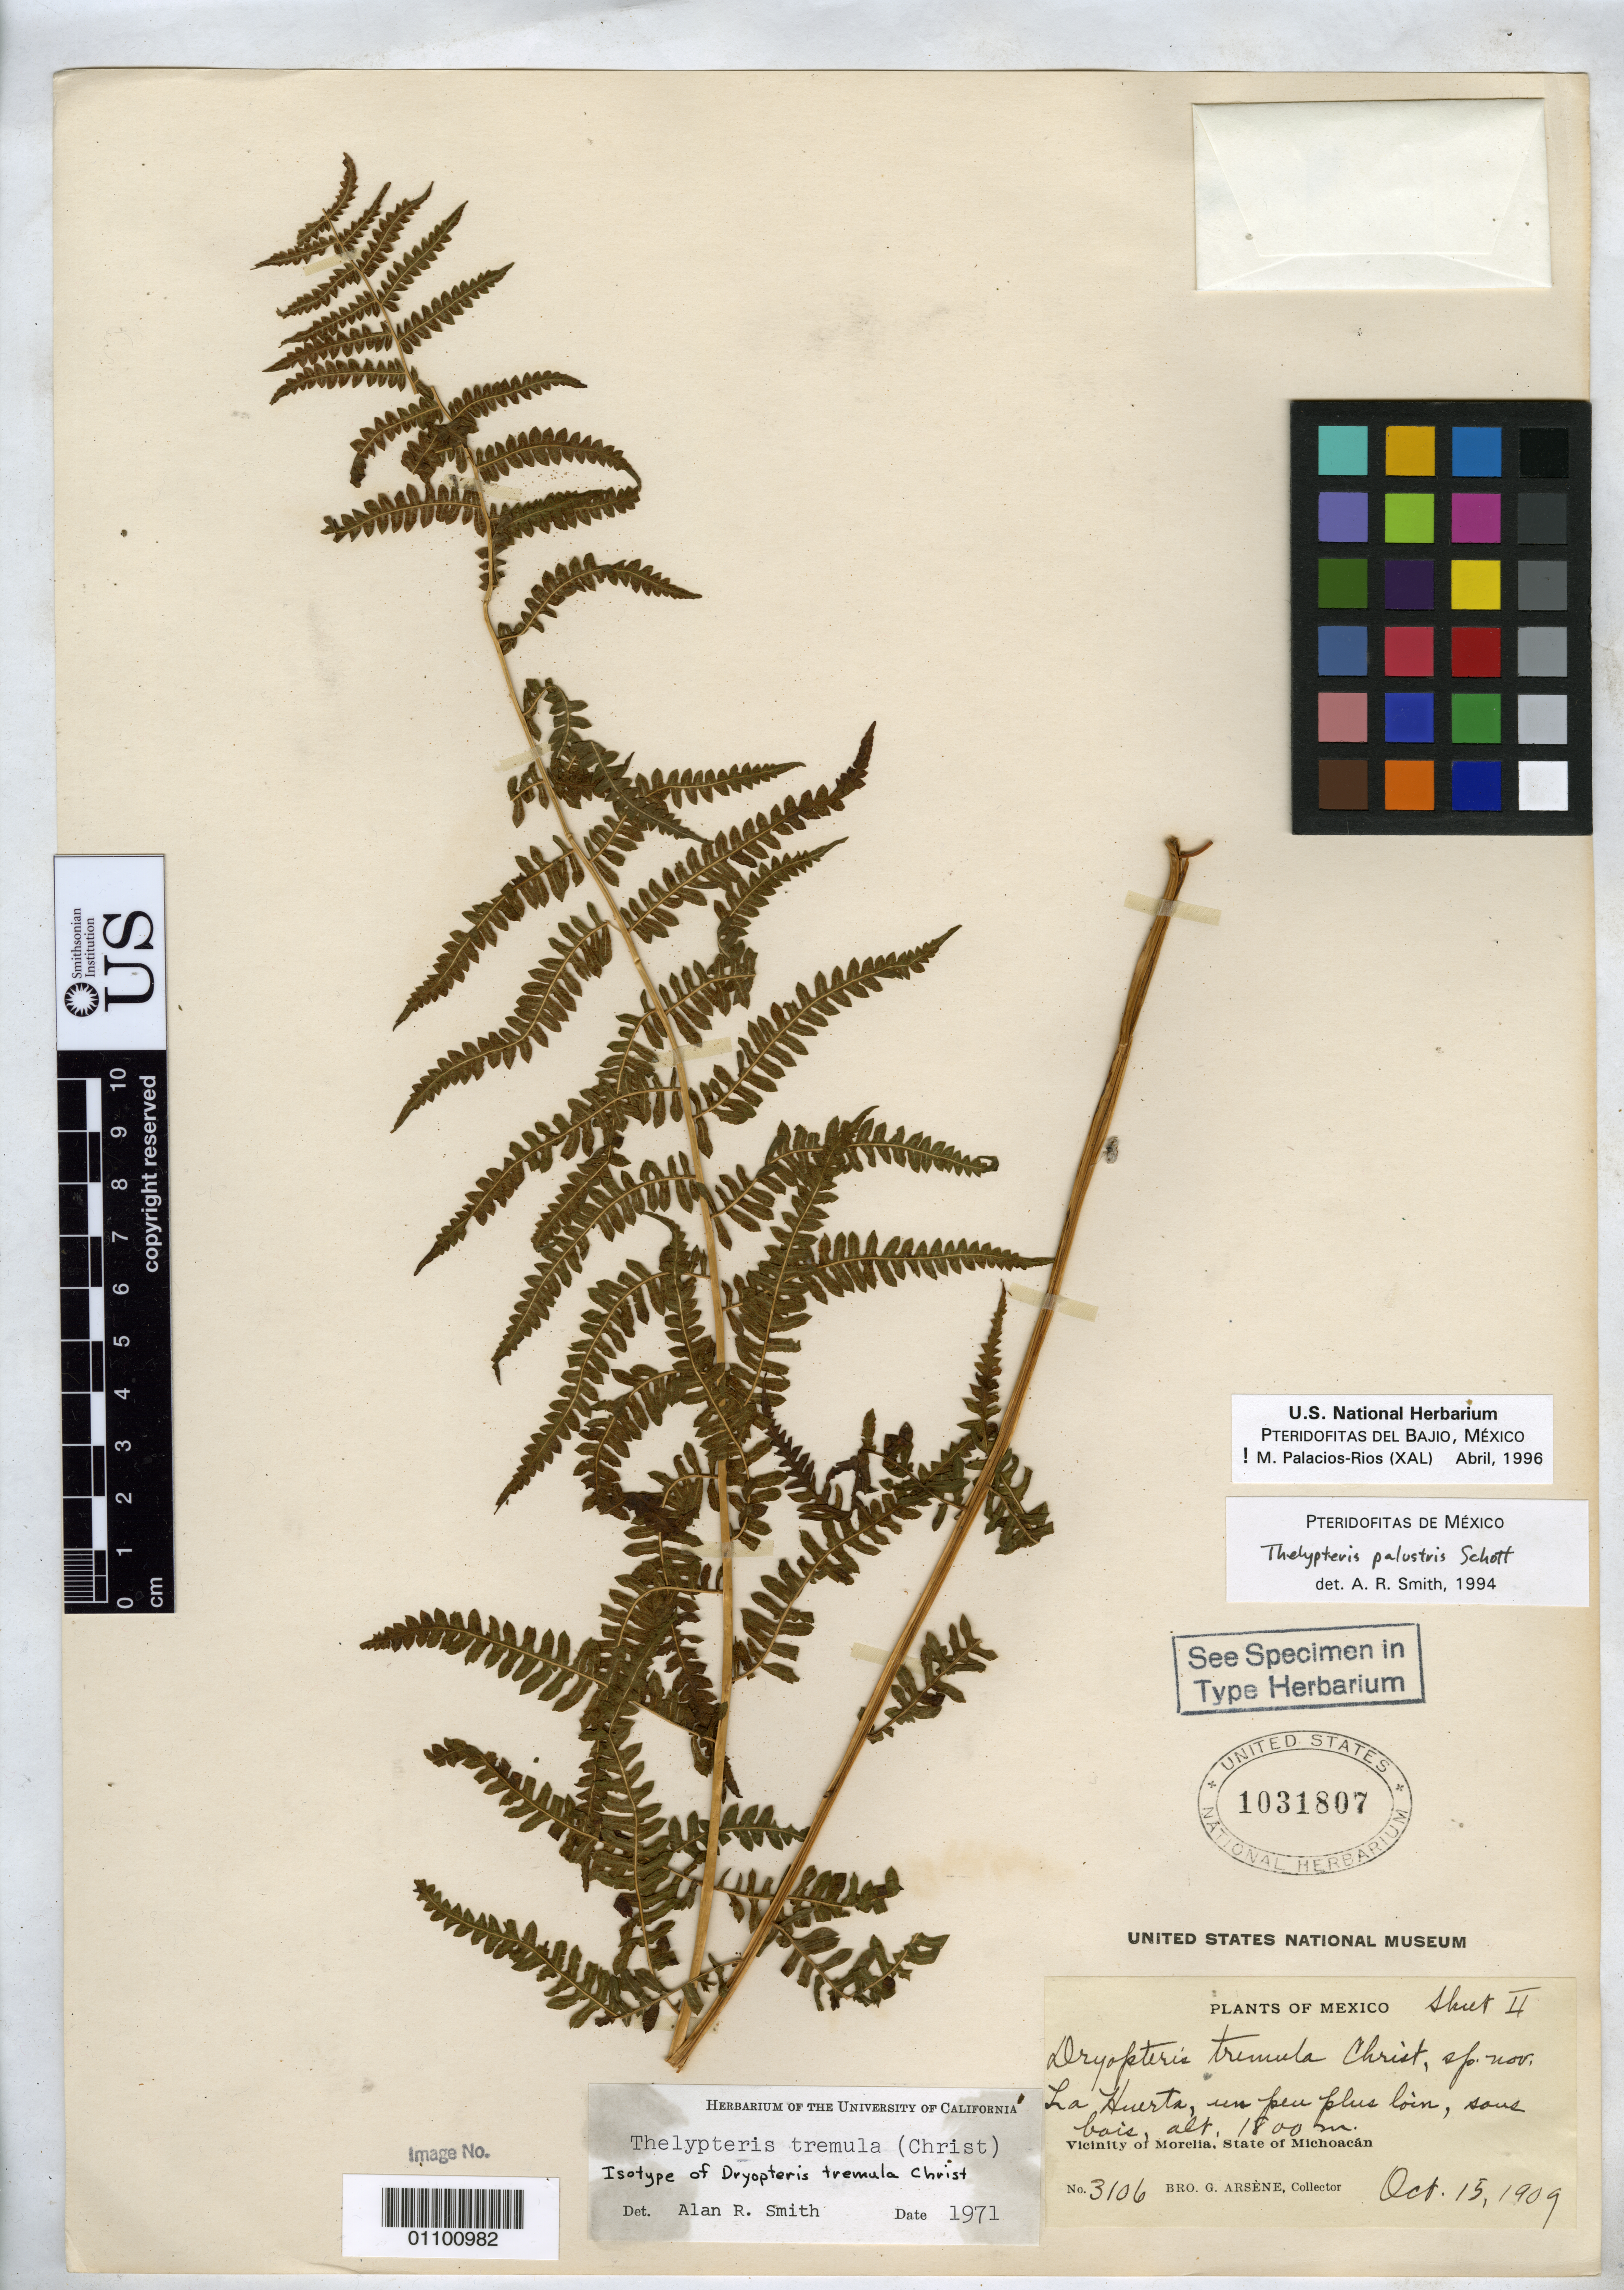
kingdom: Plantae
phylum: Tracheophyta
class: Polypodiopsida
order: Polypodiales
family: Dryopteridaceae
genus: Dryopteris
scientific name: Dryopteris tremula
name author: Christ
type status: Isotype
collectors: Bro. G. Arsène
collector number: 3106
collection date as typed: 15 Oct 1909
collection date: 1909-10-15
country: Mexico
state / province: Michoacán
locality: Vicinity of Morelia.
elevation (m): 1800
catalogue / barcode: US 1031807